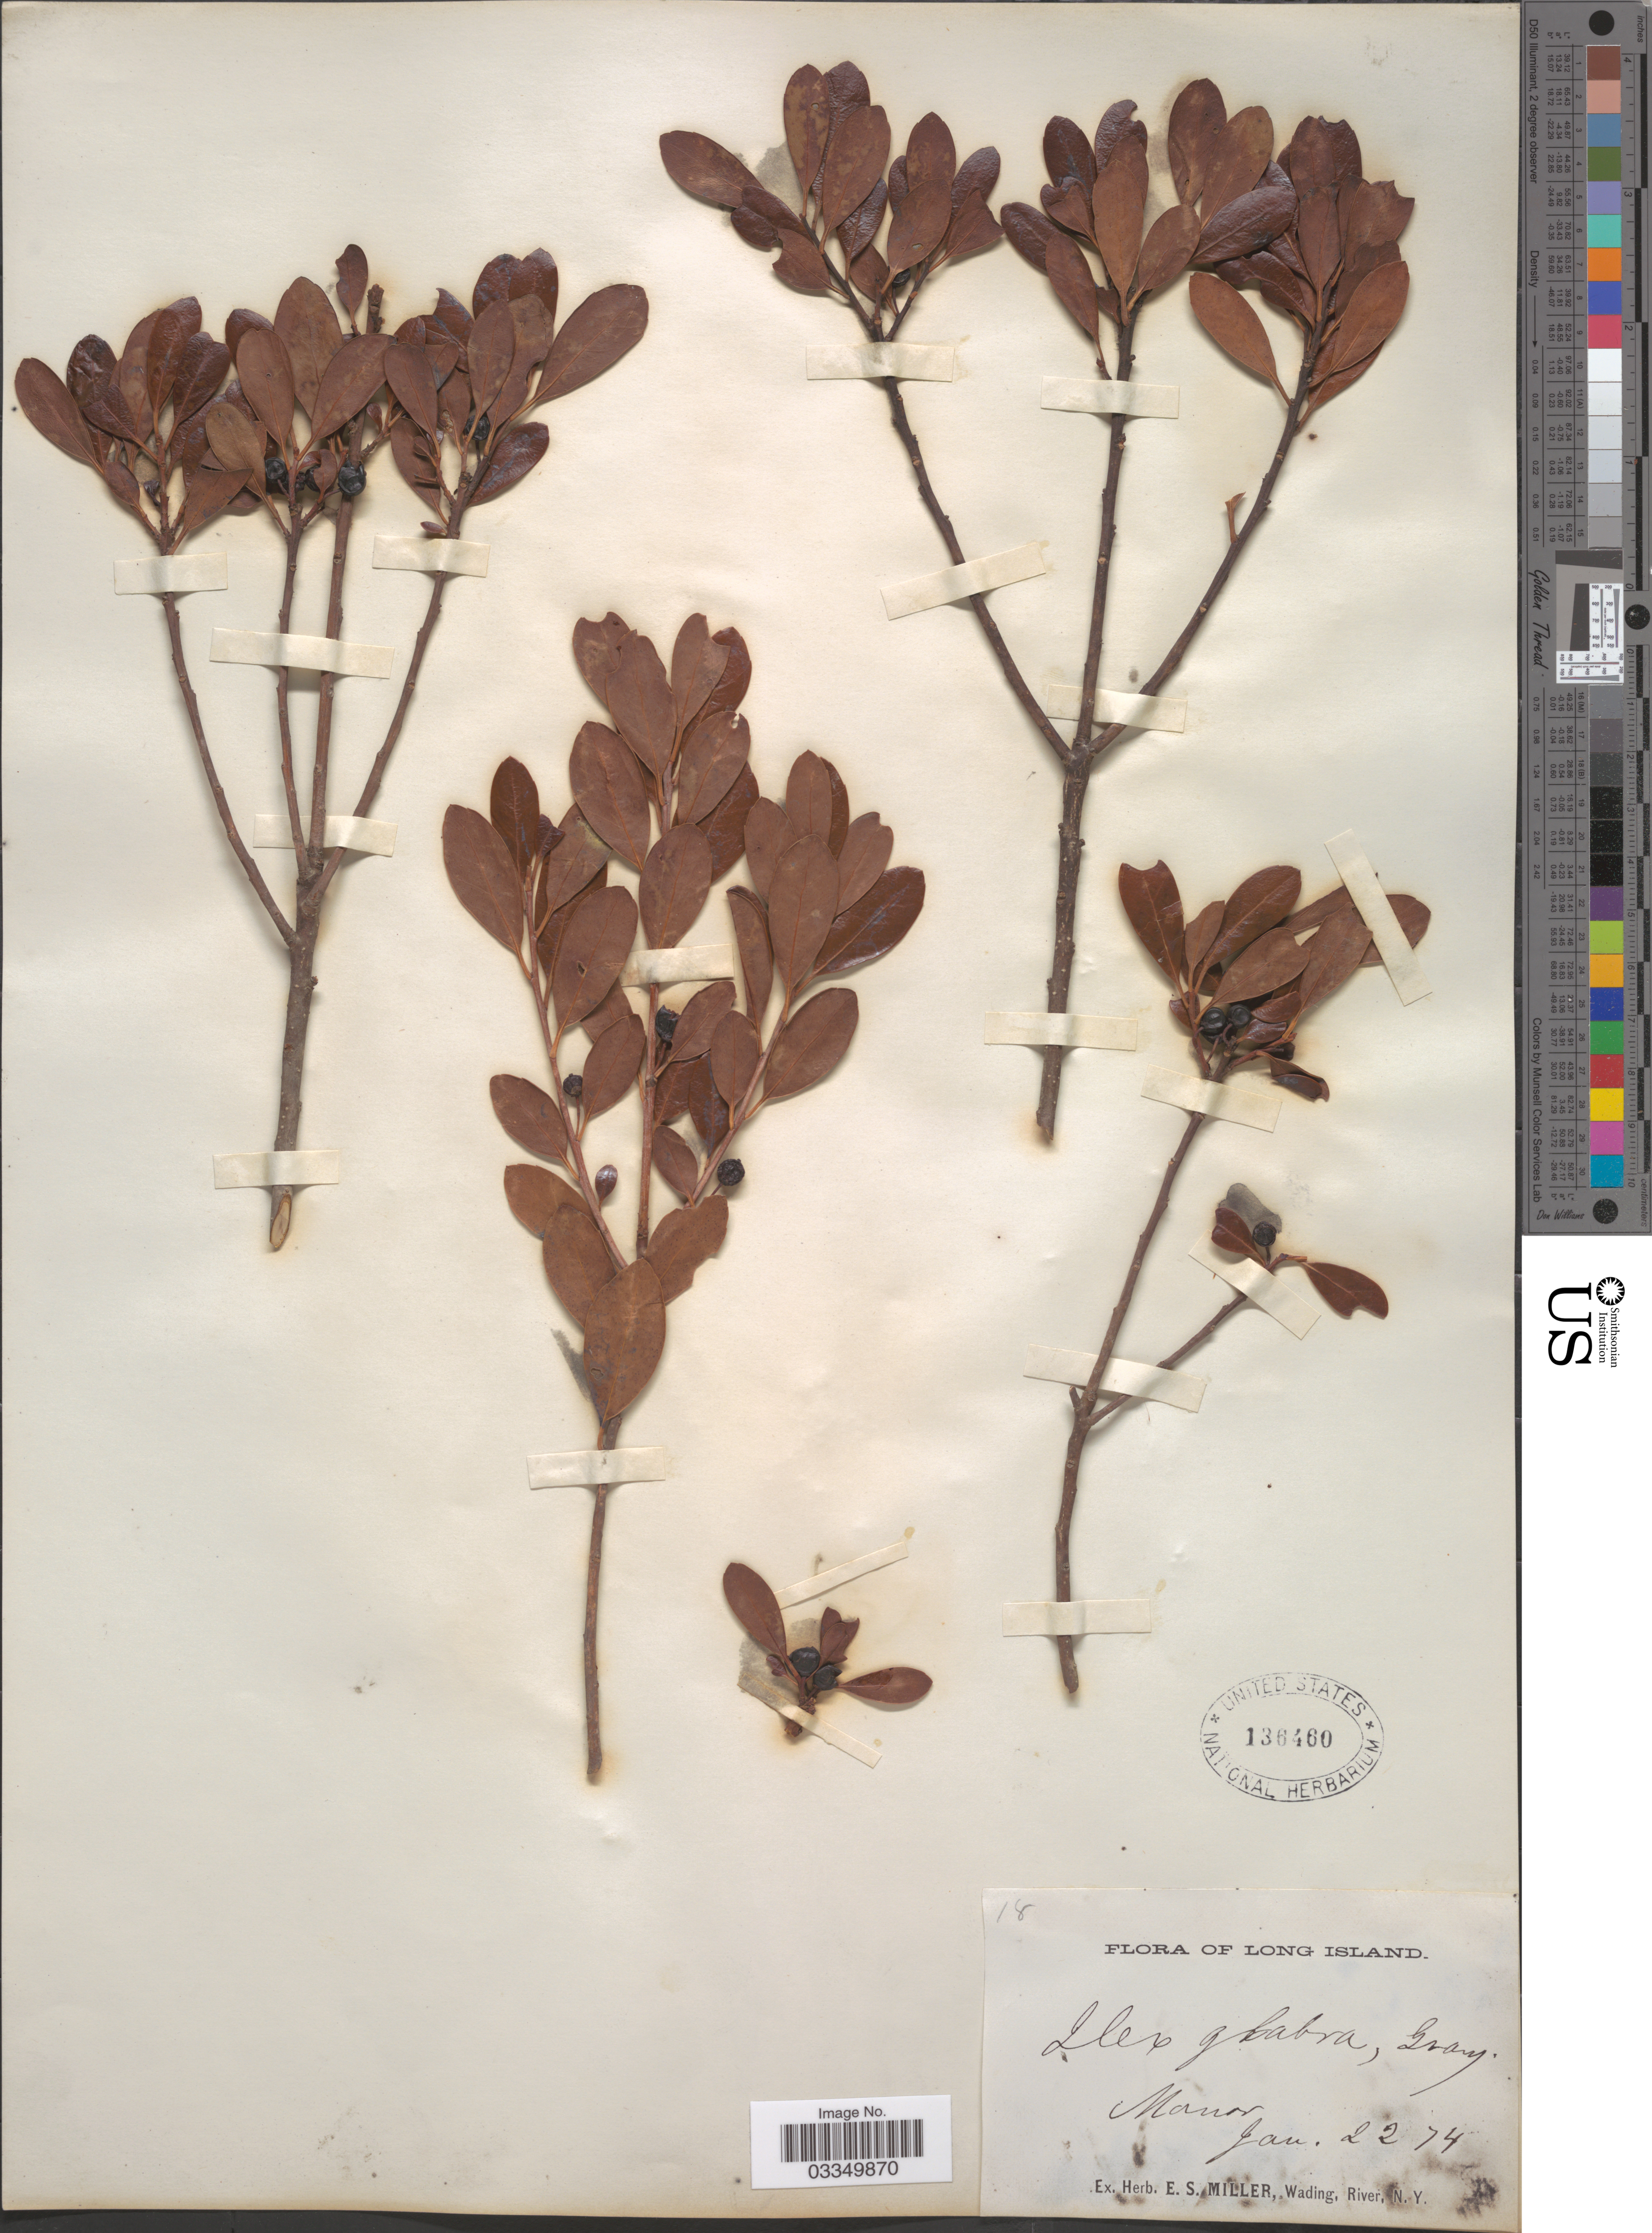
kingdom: Plantae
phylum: Tracheophyta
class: Magnoliopsida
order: Aquifoliales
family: Aquifoliaceae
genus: Ilex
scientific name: Ilex glabra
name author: (L.) A. Gray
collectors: ex herb. E. S. Miller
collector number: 18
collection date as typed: Transcribed d/m/y: 22/1/74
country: United States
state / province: New York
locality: Long Island. Manor.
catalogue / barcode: US 136460